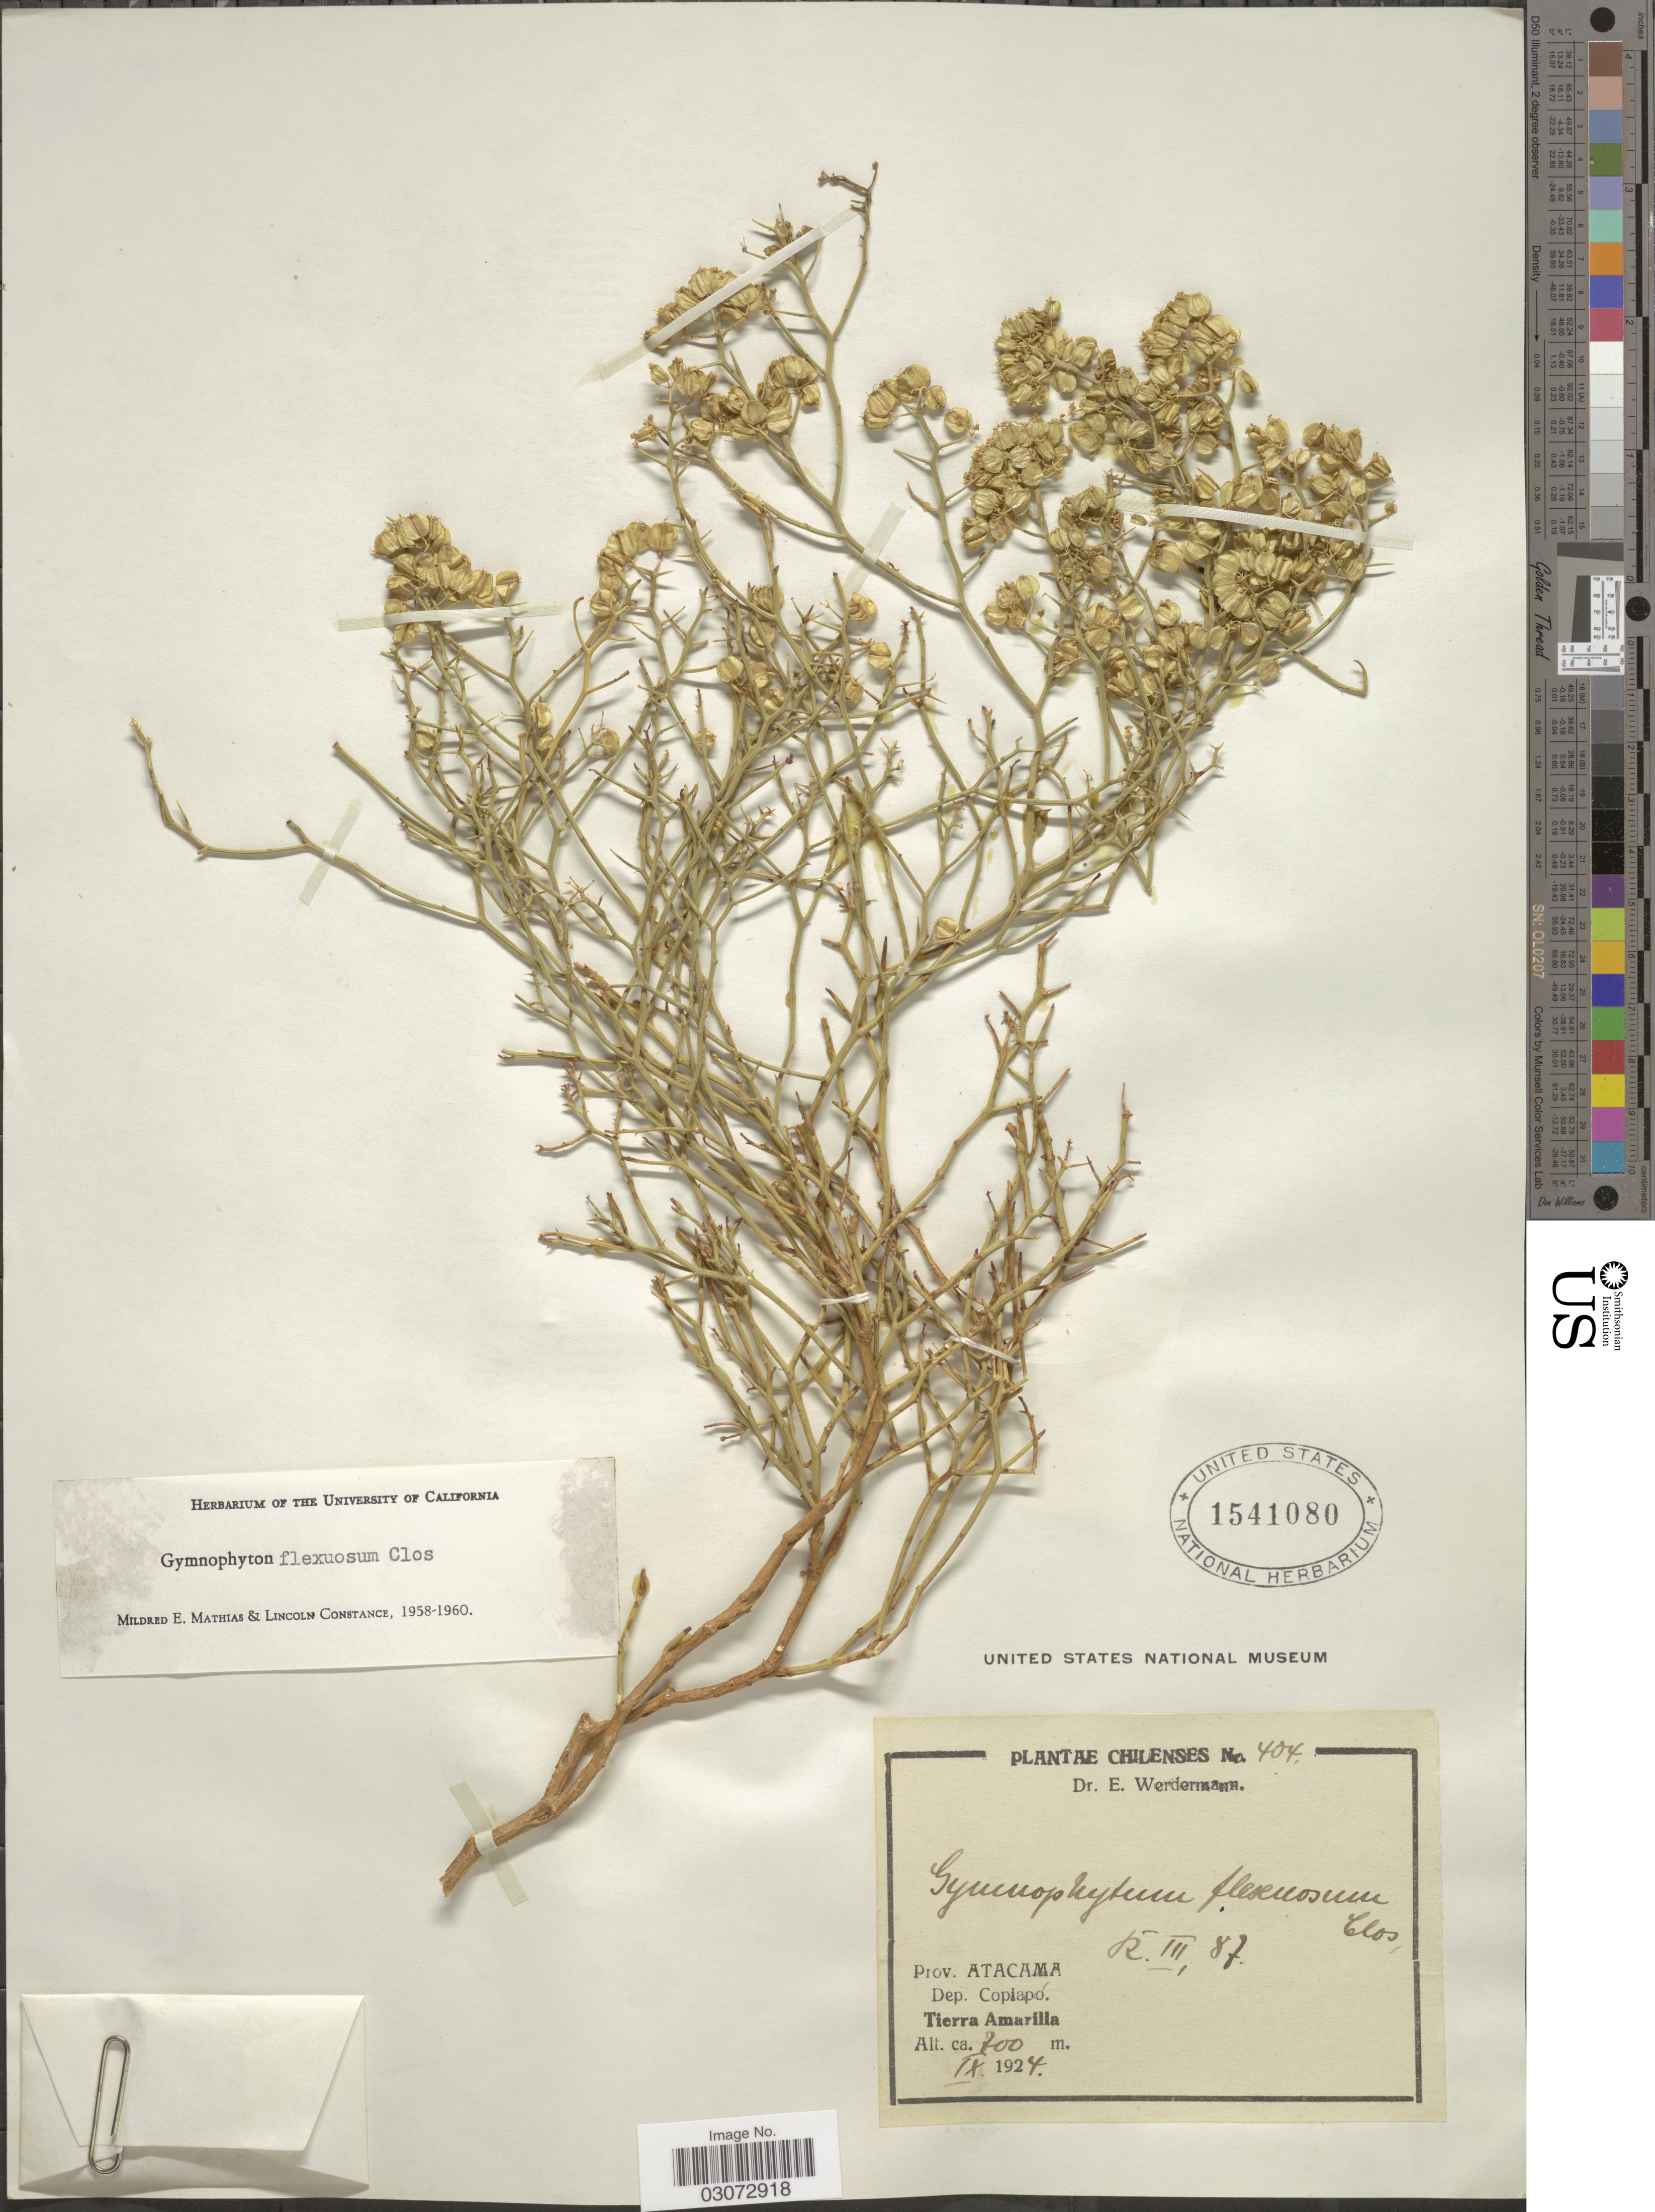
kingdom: Plantae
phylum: Tracheophyta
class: Magnoliopsida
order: Apiales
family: Apiaceae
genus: Gymnophyton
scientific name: Gymnophyton flexuosum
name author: Clos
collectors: E. Werdermann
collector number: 404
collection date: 1924-09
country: Chile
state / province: Atacama (III)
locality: Dep. Copiapó. Tierra Amarilla.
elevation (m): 700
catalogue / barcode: US 1541080